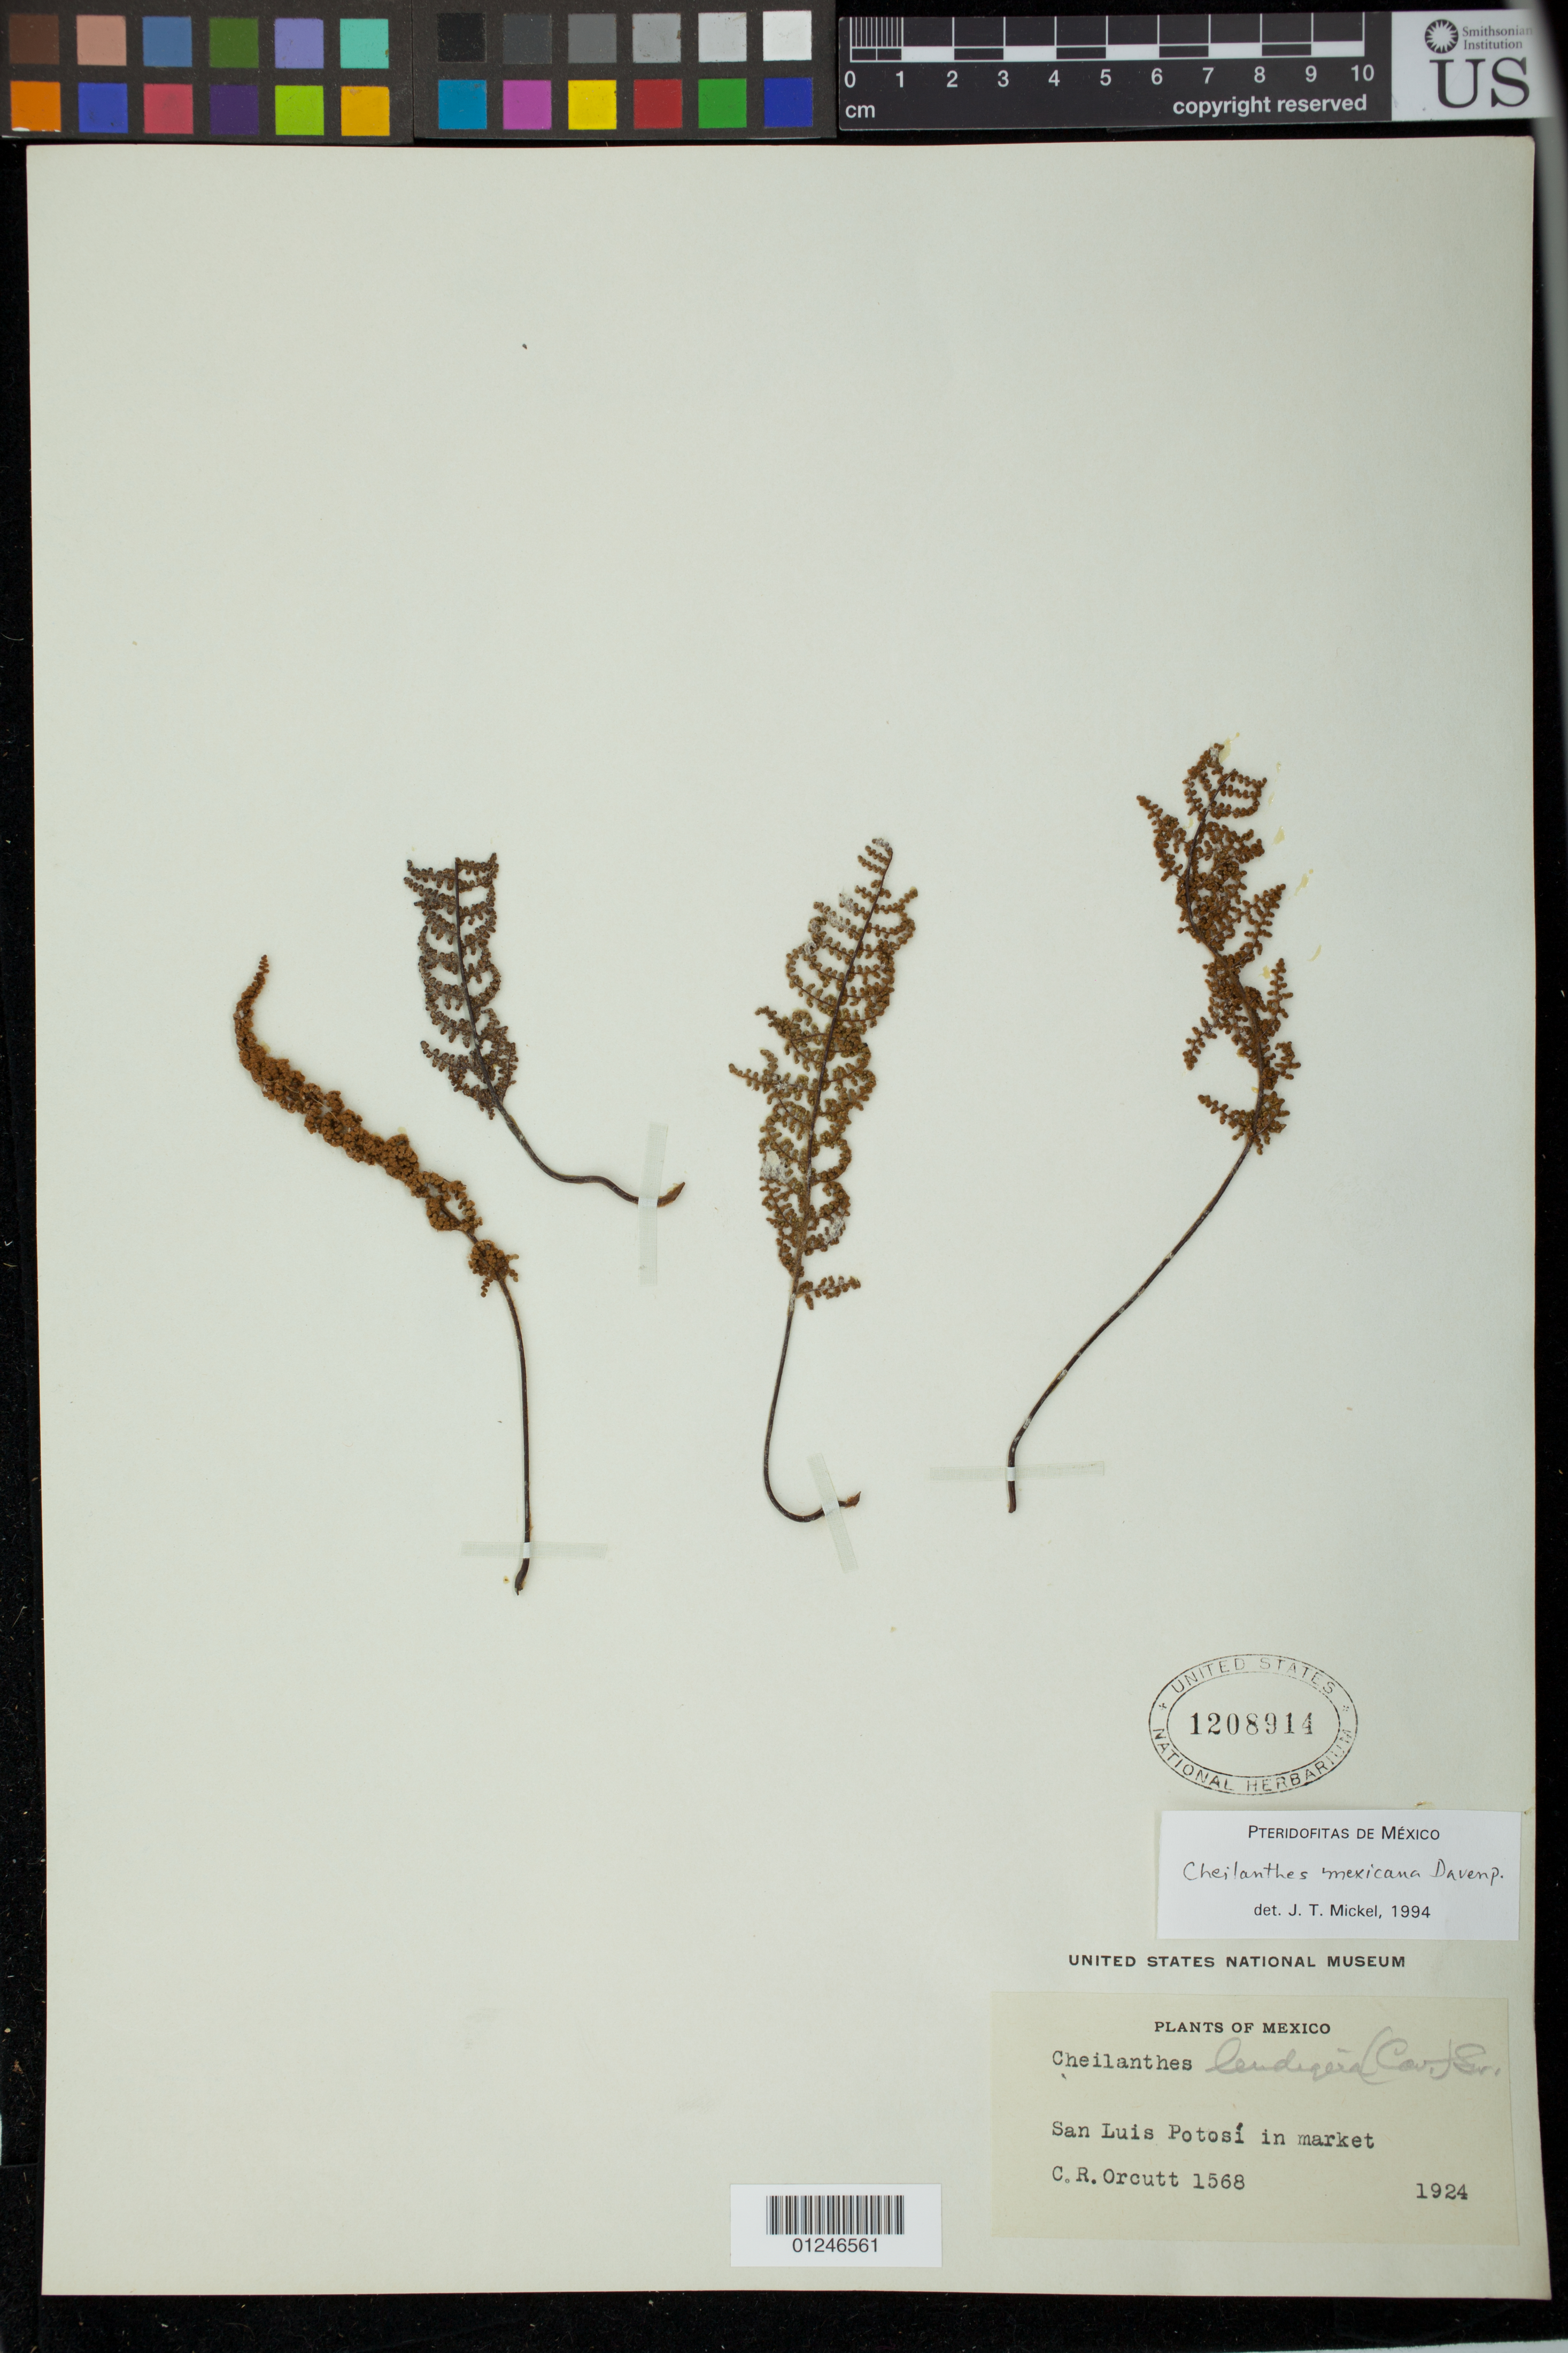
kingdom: Plantae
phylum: Tracheophyta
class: Polypodiopsida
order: Polypodiales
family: Pteridaceae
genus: Myriopteris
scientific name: Myriopteris mexicana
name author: (Davenp.) Grusz & Windham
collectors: C. R. Orcutt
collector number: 1568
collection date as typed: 1924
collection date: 1924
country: Mexico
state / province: Nuevo León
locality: Monterrey, N.L.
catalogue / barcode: US 1208914